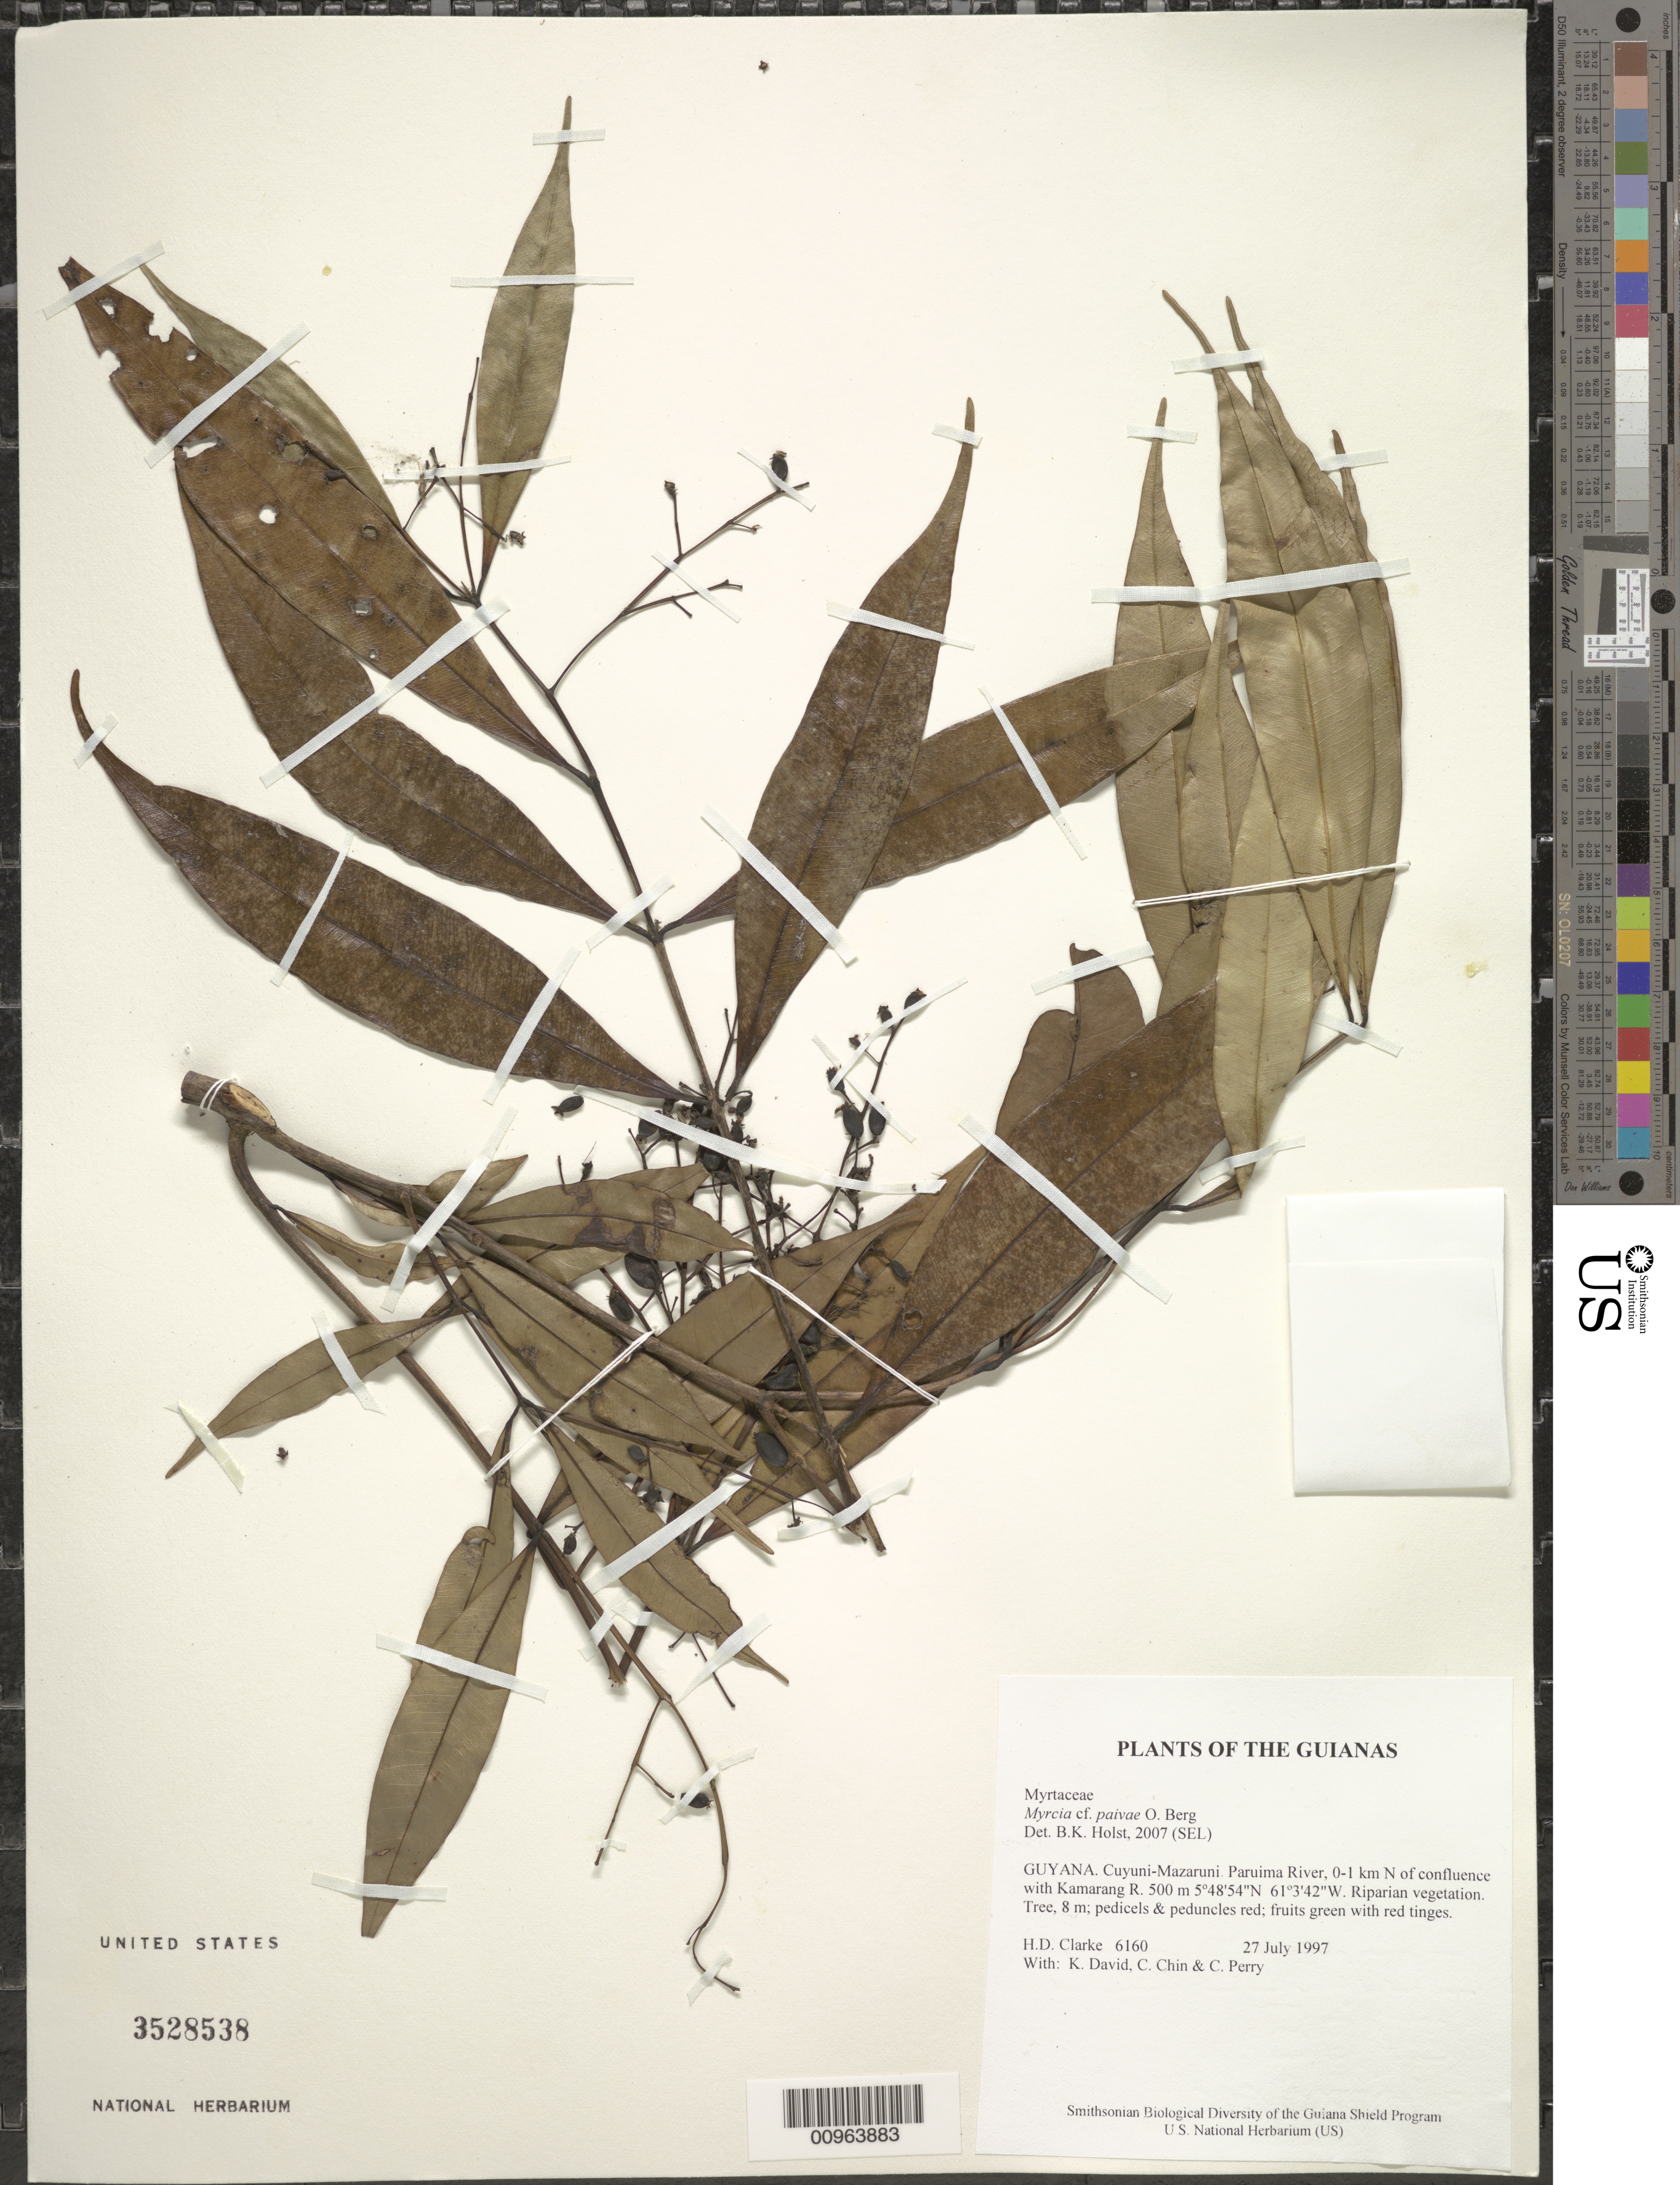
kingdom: Plantae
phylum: Tracheophyta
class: Magnoliopsida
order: Myrtales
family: Myrtaceae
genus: Myrcia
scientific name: Myrcia paivae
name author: O. Berg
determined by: Holst, Bruce K.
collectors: H. D. Clarke, K. David, C. Chin & C. Perry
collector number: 6160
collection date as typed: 27 July 1997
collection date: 1997-07-27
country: Guyana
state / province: Cuyuni-Mazaruni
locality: Paruima River, 0-1 km N of confluence with Kamarang R.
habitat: Riparian vegetation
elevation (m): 500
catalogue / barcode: US 3528538